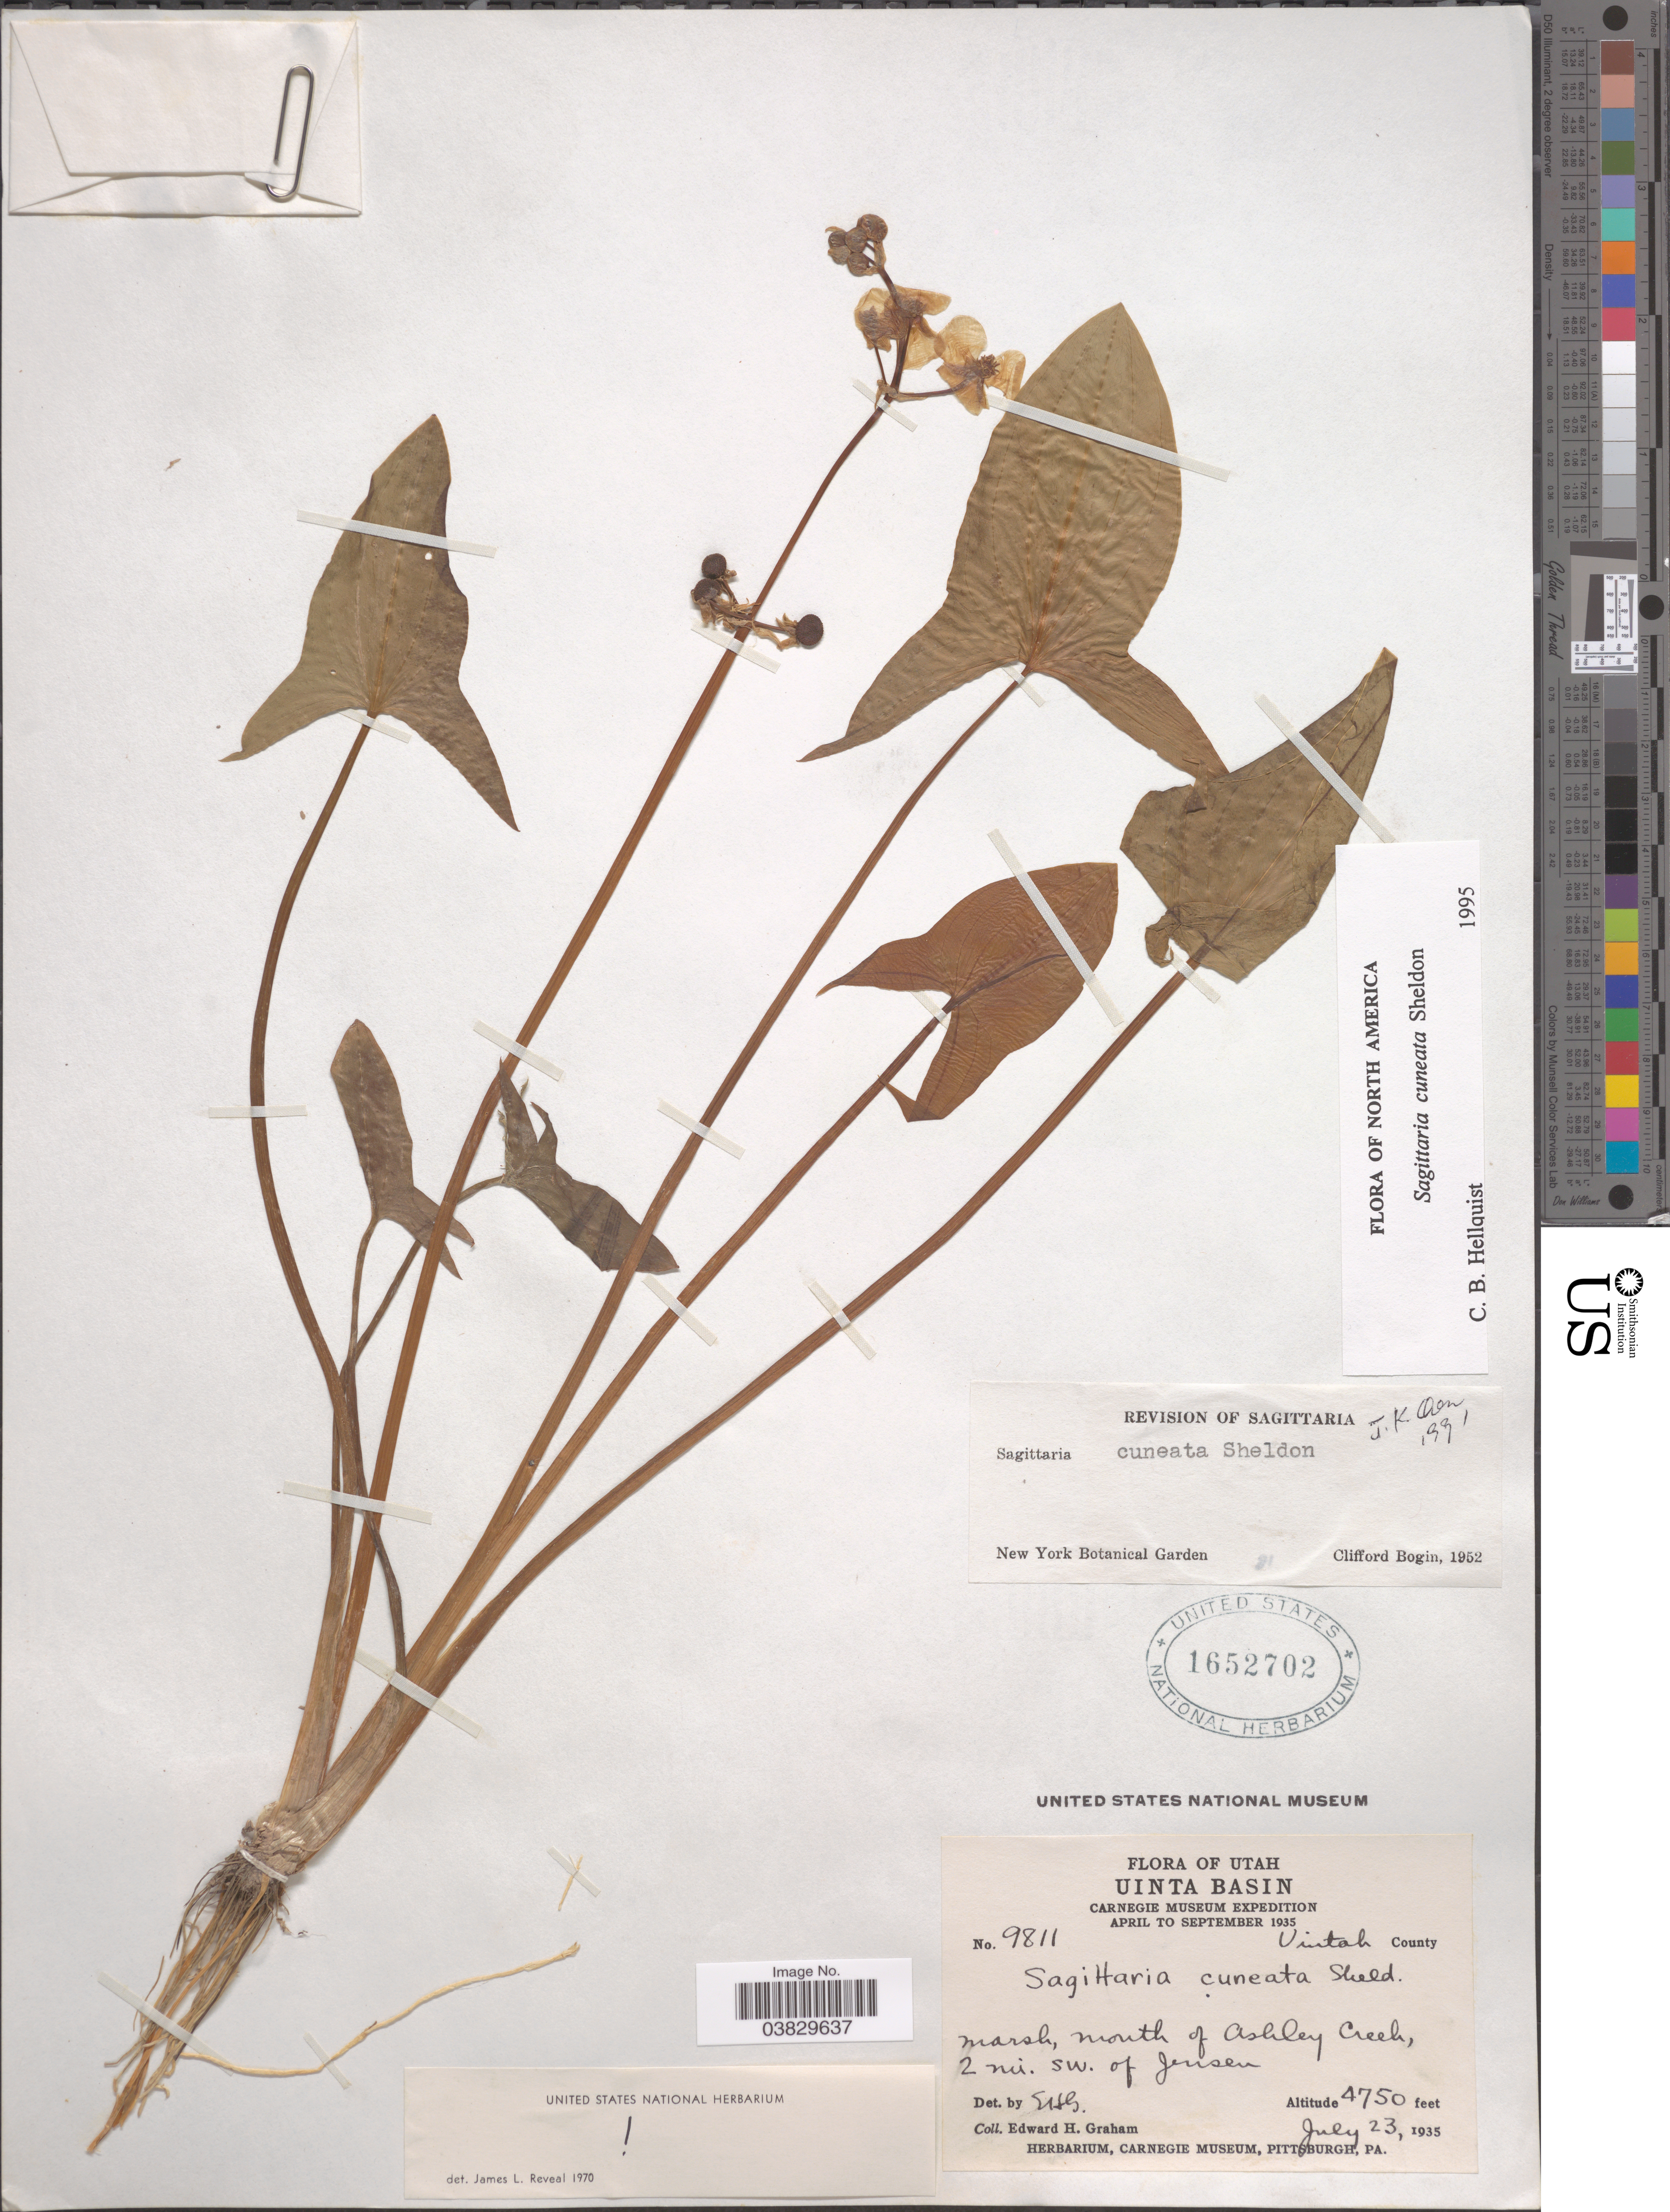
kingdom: Plantae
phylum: Tracheophyta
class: Liliopsida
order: Alismatales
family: Alismataceae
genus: Sagittaria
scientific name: Sagittaria cuneata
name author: E. Sheld.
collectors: E. H. Graham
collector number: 9811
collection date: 1935-07-23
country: United States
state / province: Utah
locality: Uinta Basin. Uintah County. Mouth of Ashley Creek, 2 mi. SW. of Jensen.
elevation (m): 1448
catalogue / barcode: US 1652702